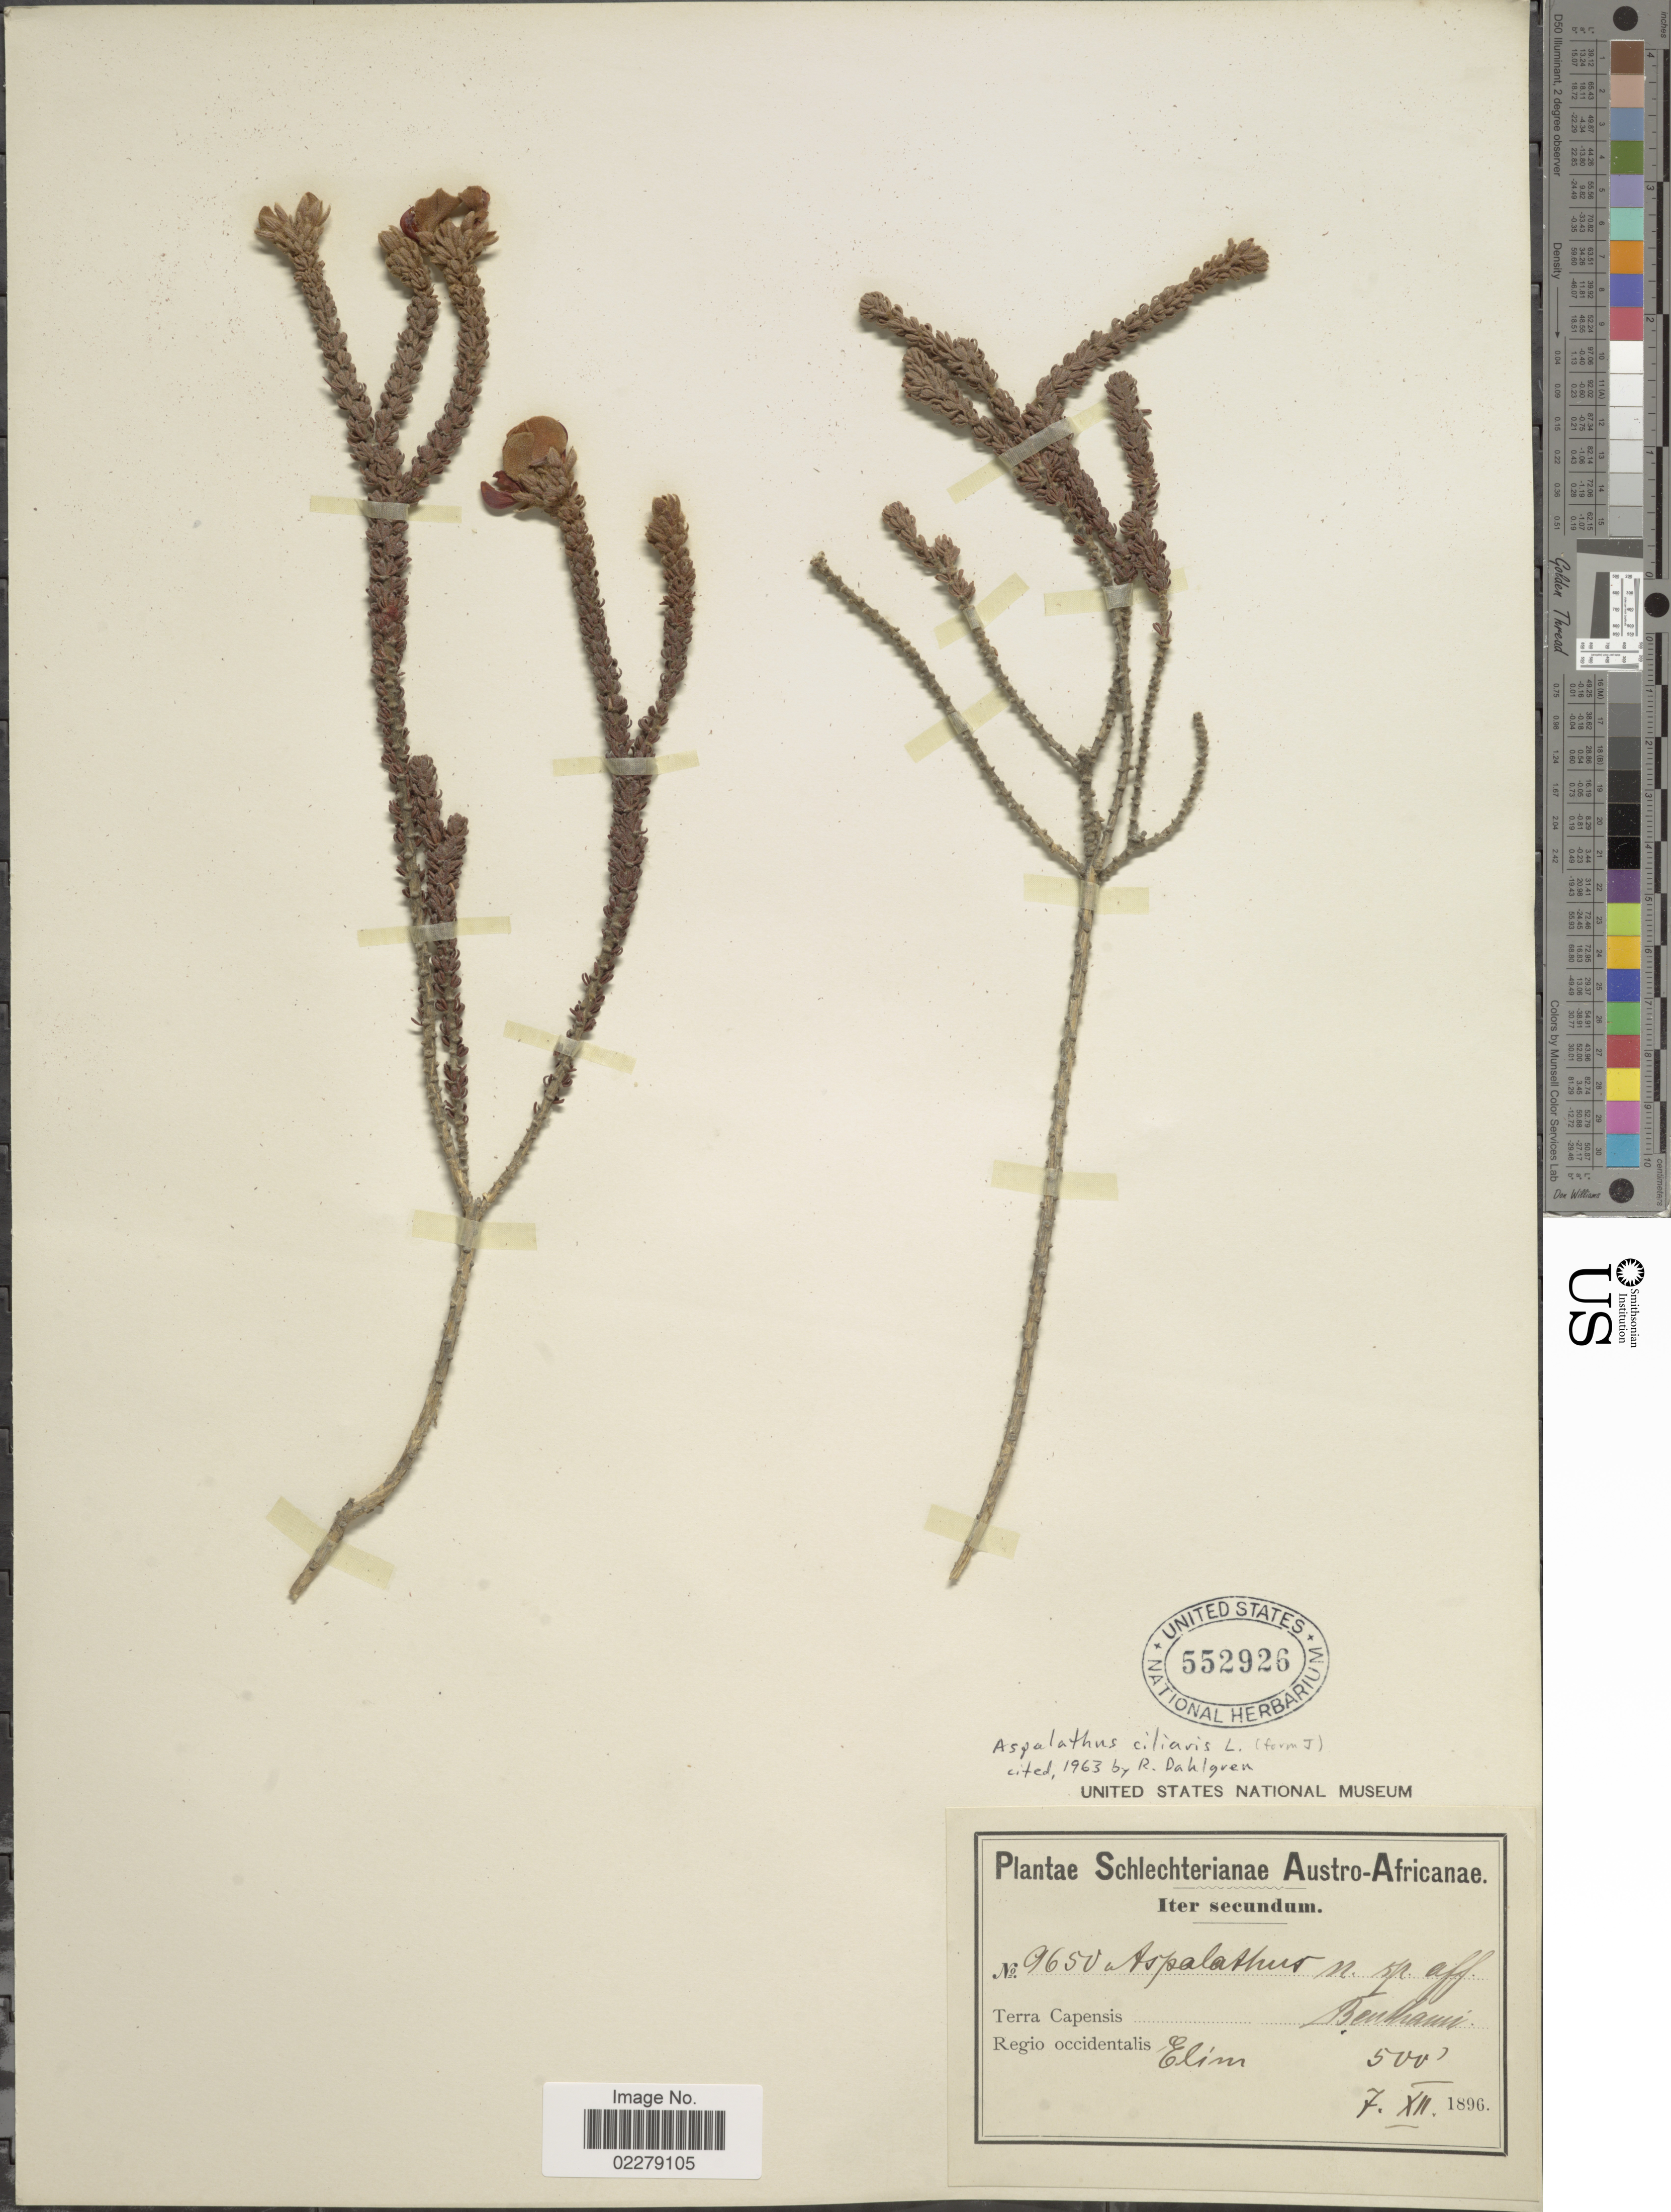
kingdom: Plantae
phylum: Tracheophyta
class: Magnoliopsida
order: Fabales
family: Fabaceae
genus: Aspalathus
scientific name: Aspalathus ciliaris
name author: L.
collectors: Schlechter, --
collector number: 9650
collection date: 1896-12-07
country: South Africa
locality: Austro- Africanae. Terra Capensis. Regio occidentalis, Elim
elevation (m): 152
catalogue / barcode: US 552926